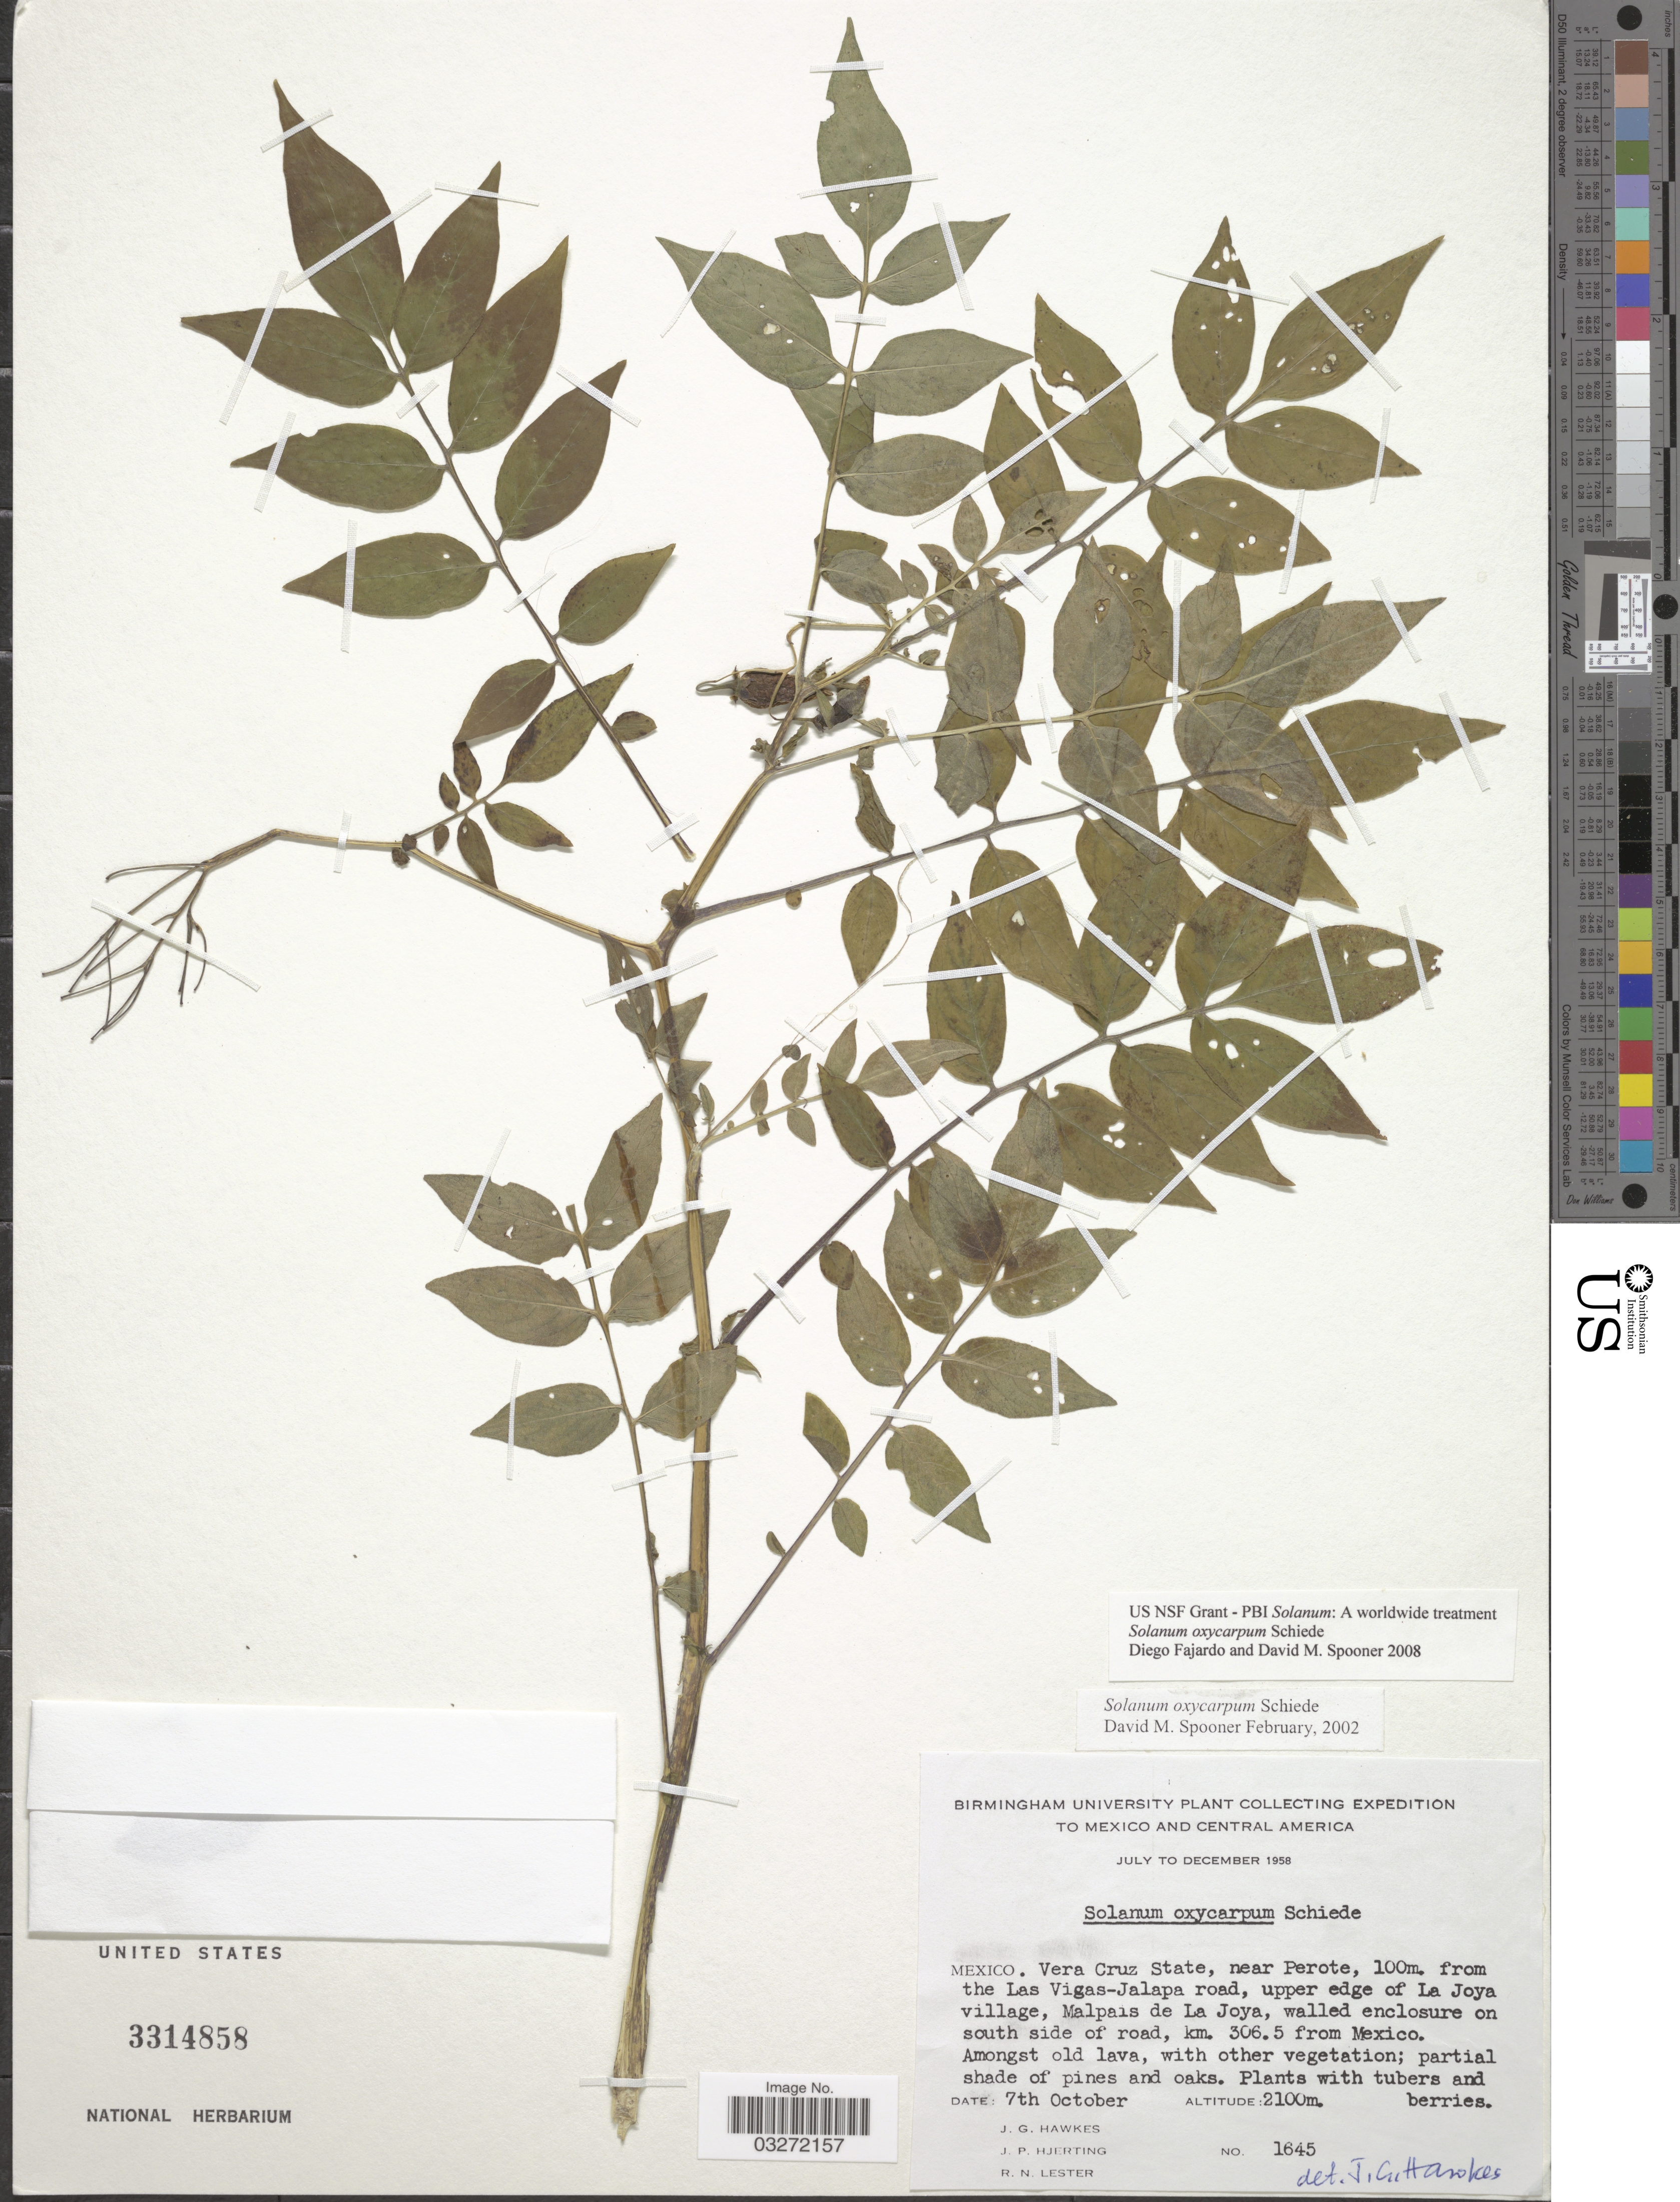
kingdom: Plantae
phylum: Tracheophyta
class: Magnoliopsida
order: Solanales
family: Solanaceae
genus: Solanum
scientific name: Solanum oxycarpum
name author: Schiede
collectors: J. Hawkes, J. P. Hjerting & R. Lester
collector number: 1645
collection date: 1958-10-07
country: Mexico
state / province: Veracruz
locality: Vera Cruz State, near Perote, 100m. from the Las Vigas-Jalapa road, upper edge of La Joya village, Malpais de La Joya, walled enclosure on south side of road, km. 306.5 from Mexico.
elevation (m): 2100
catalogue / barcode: US 3314858